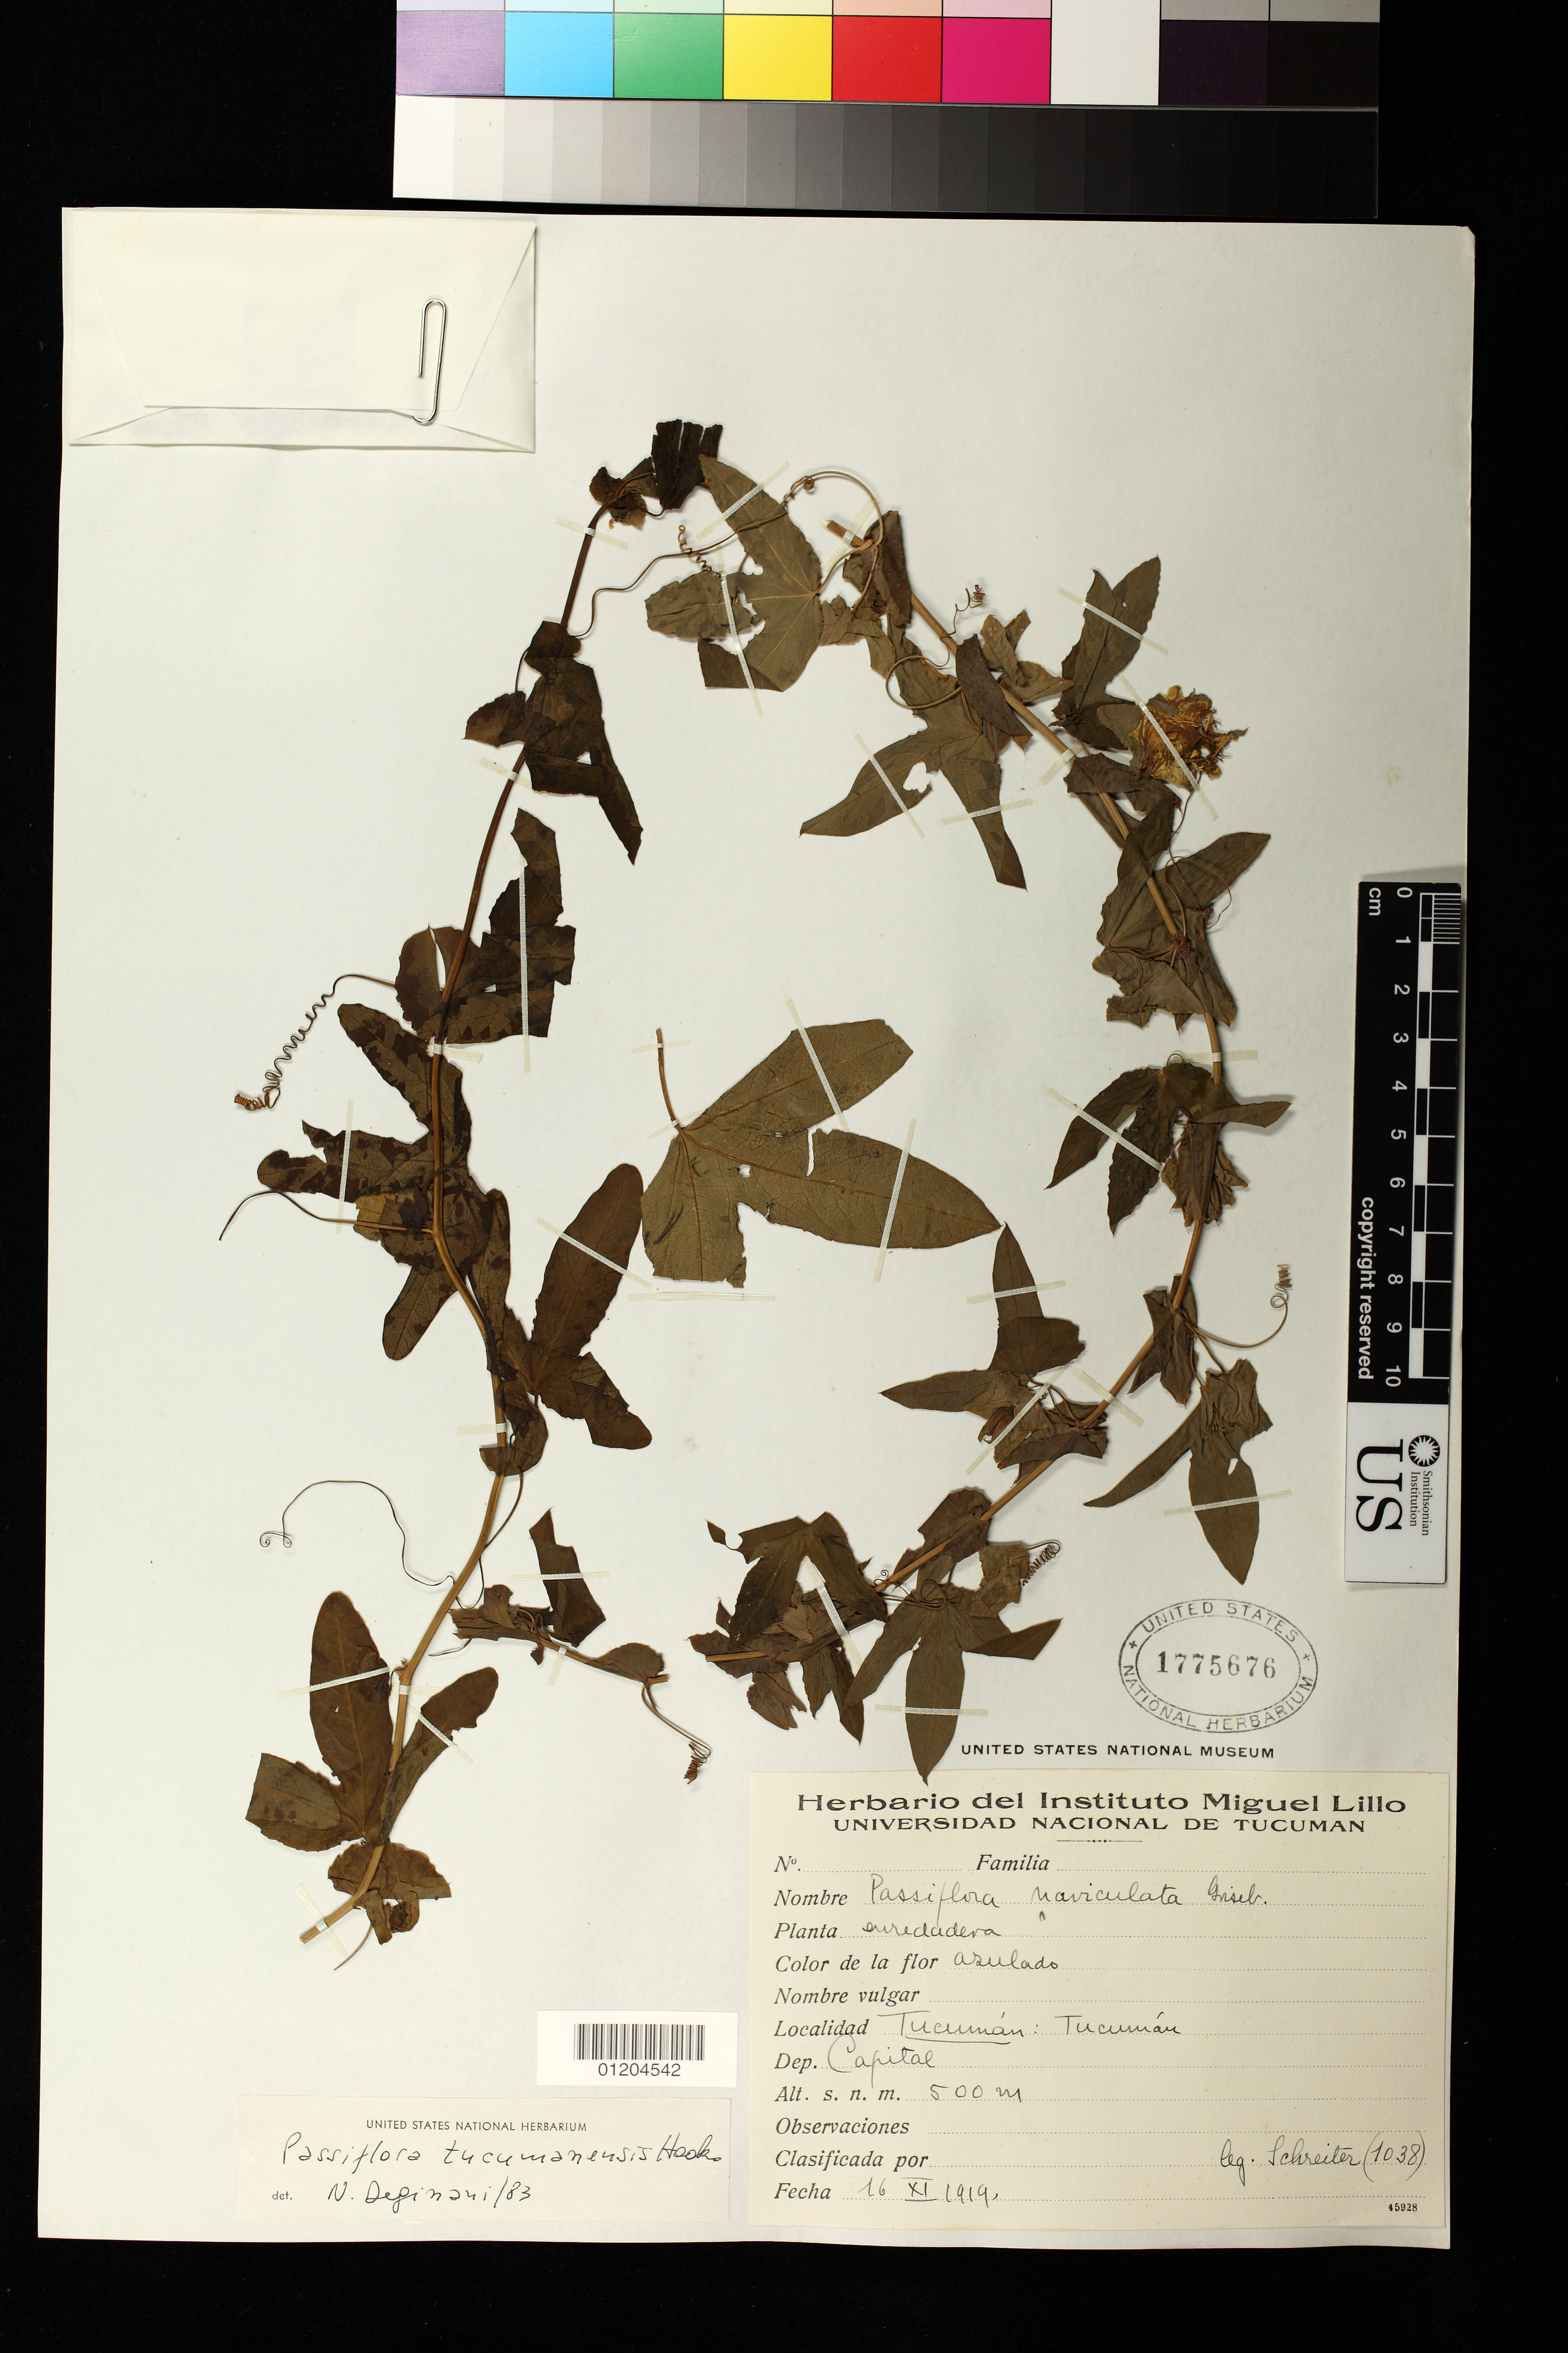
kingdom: Plantae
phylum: Tracheophyta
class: Magnoliopsida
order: Malpighiales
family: Passifloraceae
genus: Passiflora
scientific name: Passiflora tucumanensis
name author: Hook.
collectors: -. Schreiter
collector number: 1038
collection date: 1919-11-16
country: Argentina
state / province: Tucuman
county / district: Capital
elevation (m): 500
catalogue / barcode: US 1775676